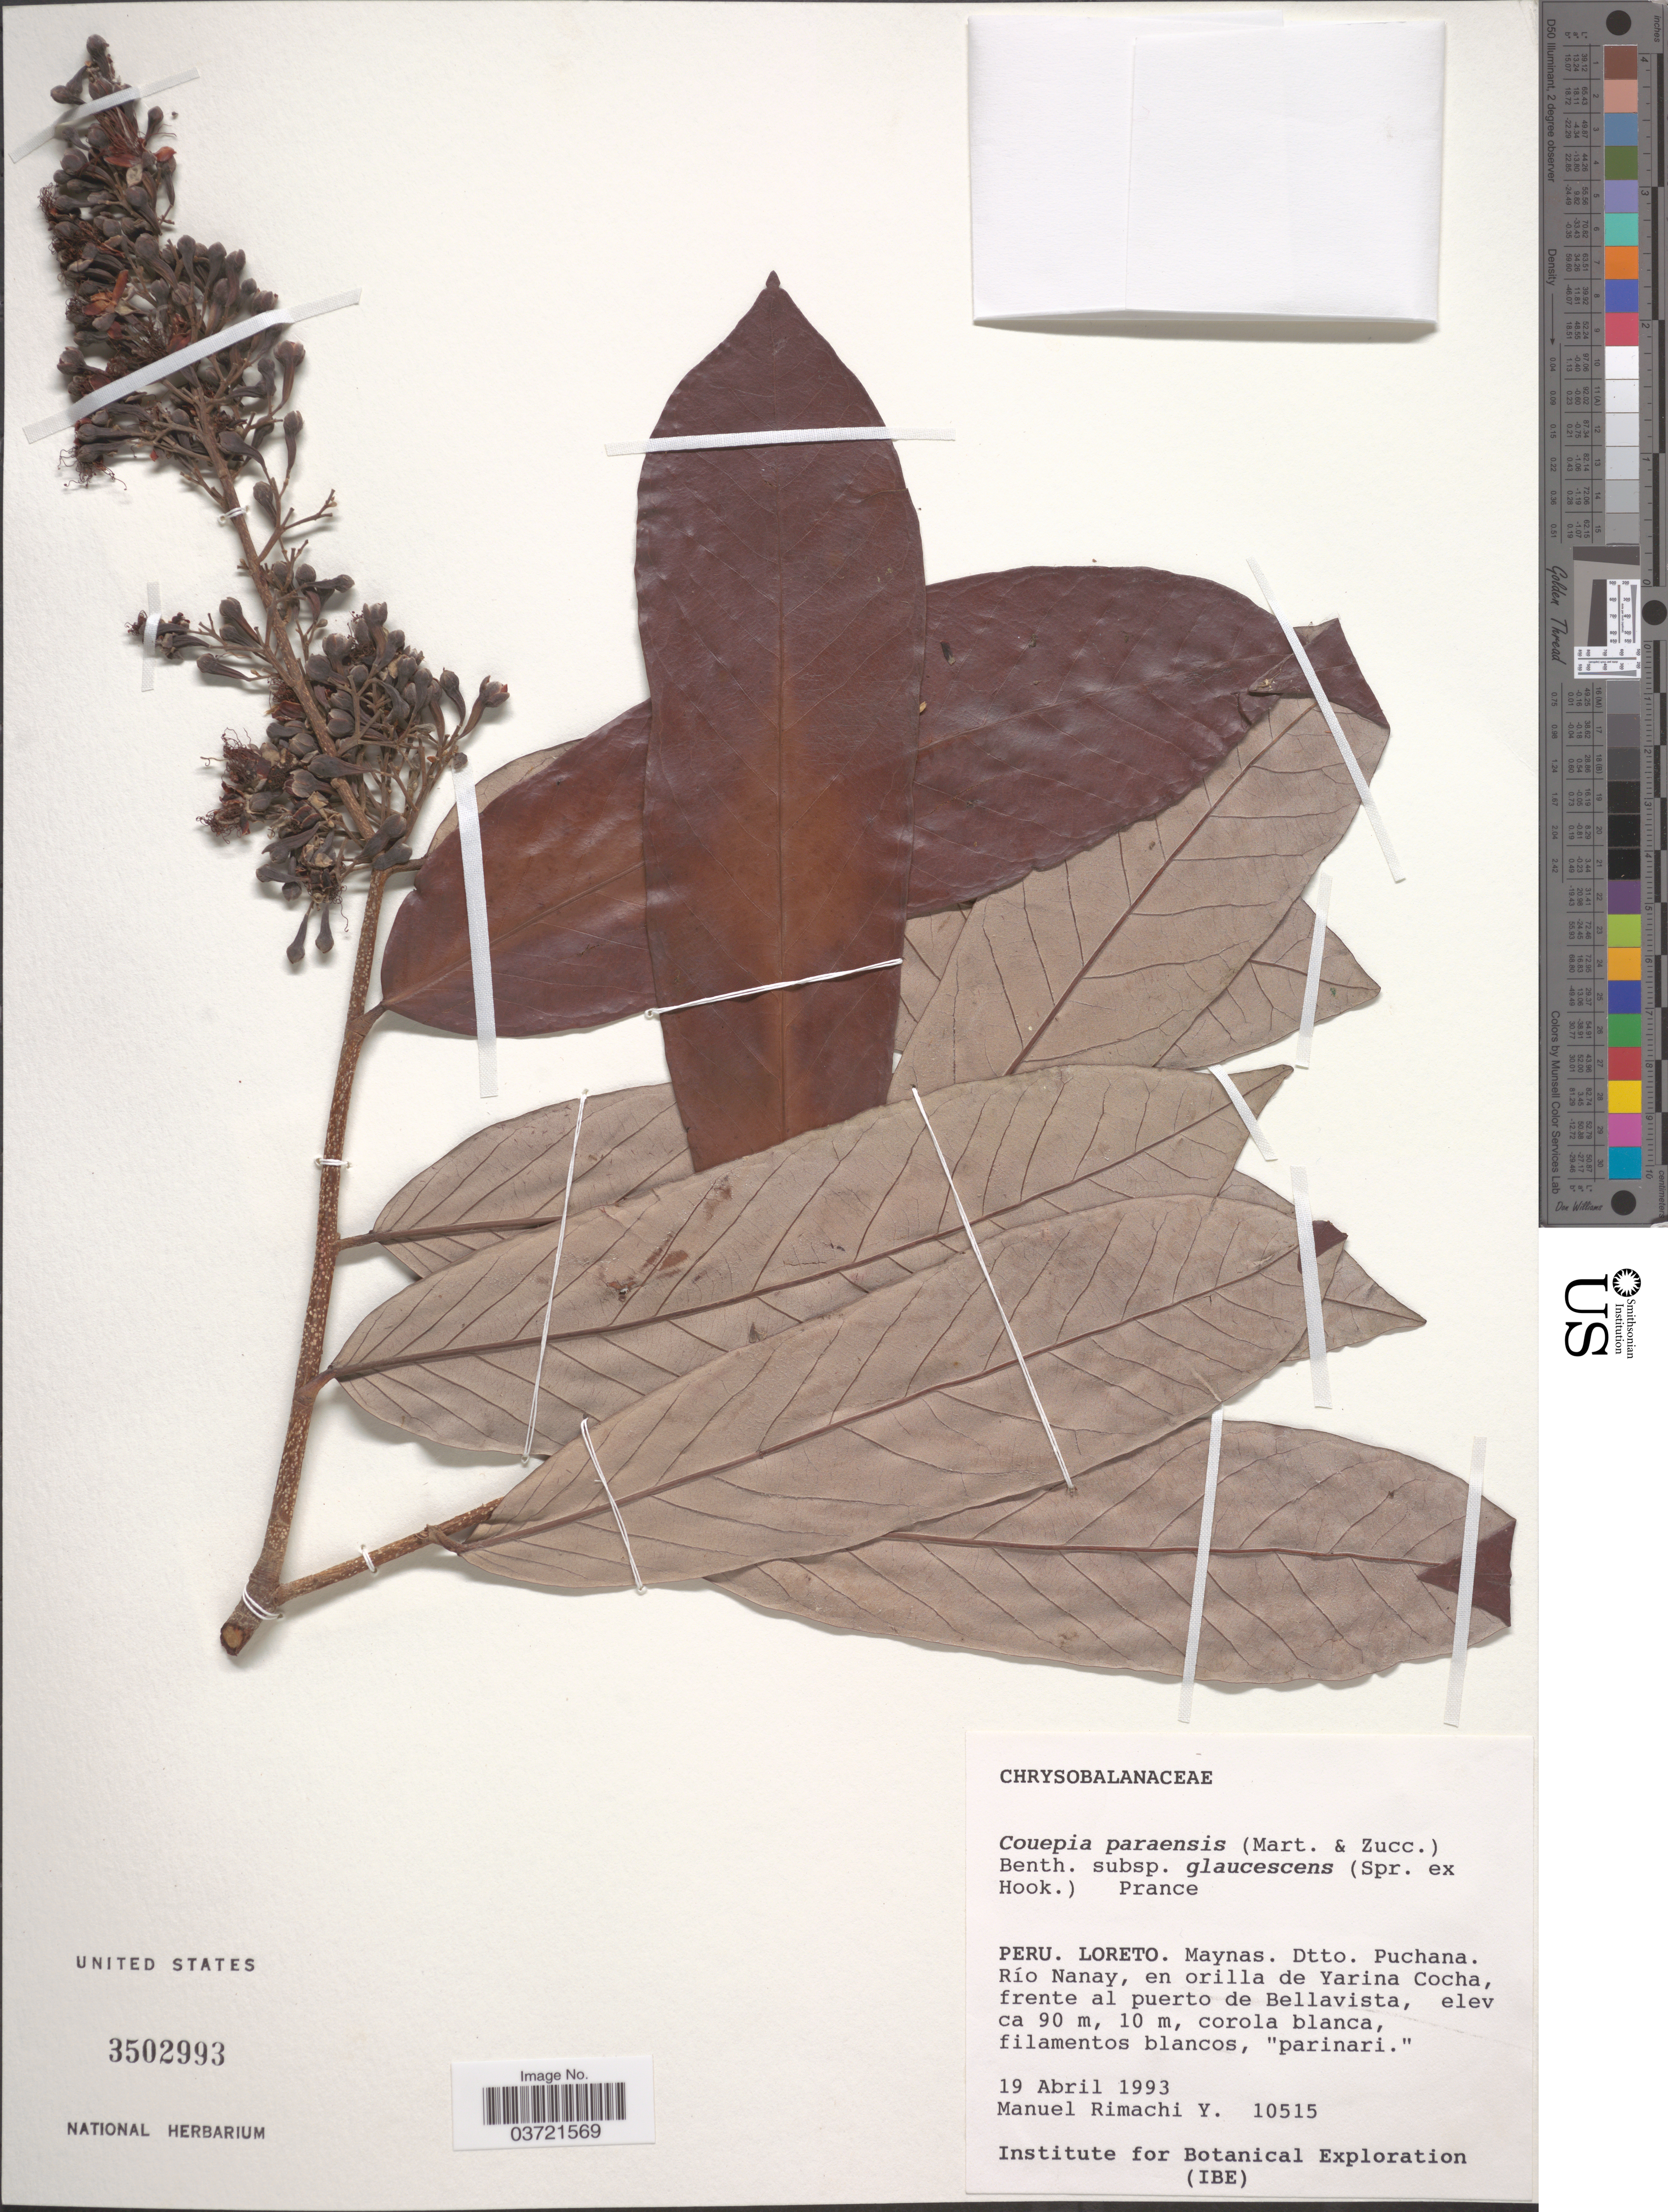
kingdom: Plantae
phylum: Tracheophyta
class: Magnoliopsida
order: Malpighiales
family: Chrysobalanaceae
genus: Couepia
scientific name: Couepia paraensis subsp. glaucescens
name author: (Spruce ex Hook. f.) Prance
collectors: M. Rimachi Y.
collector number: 10515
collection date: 1993-04-19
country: Peru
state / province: Loreto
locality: Maynas. Dtto. Puchana. Río Nanay, en orilla de Yarina Cocha, frente al puerto de Bellavista.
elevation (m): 90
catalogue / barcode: US 3502993